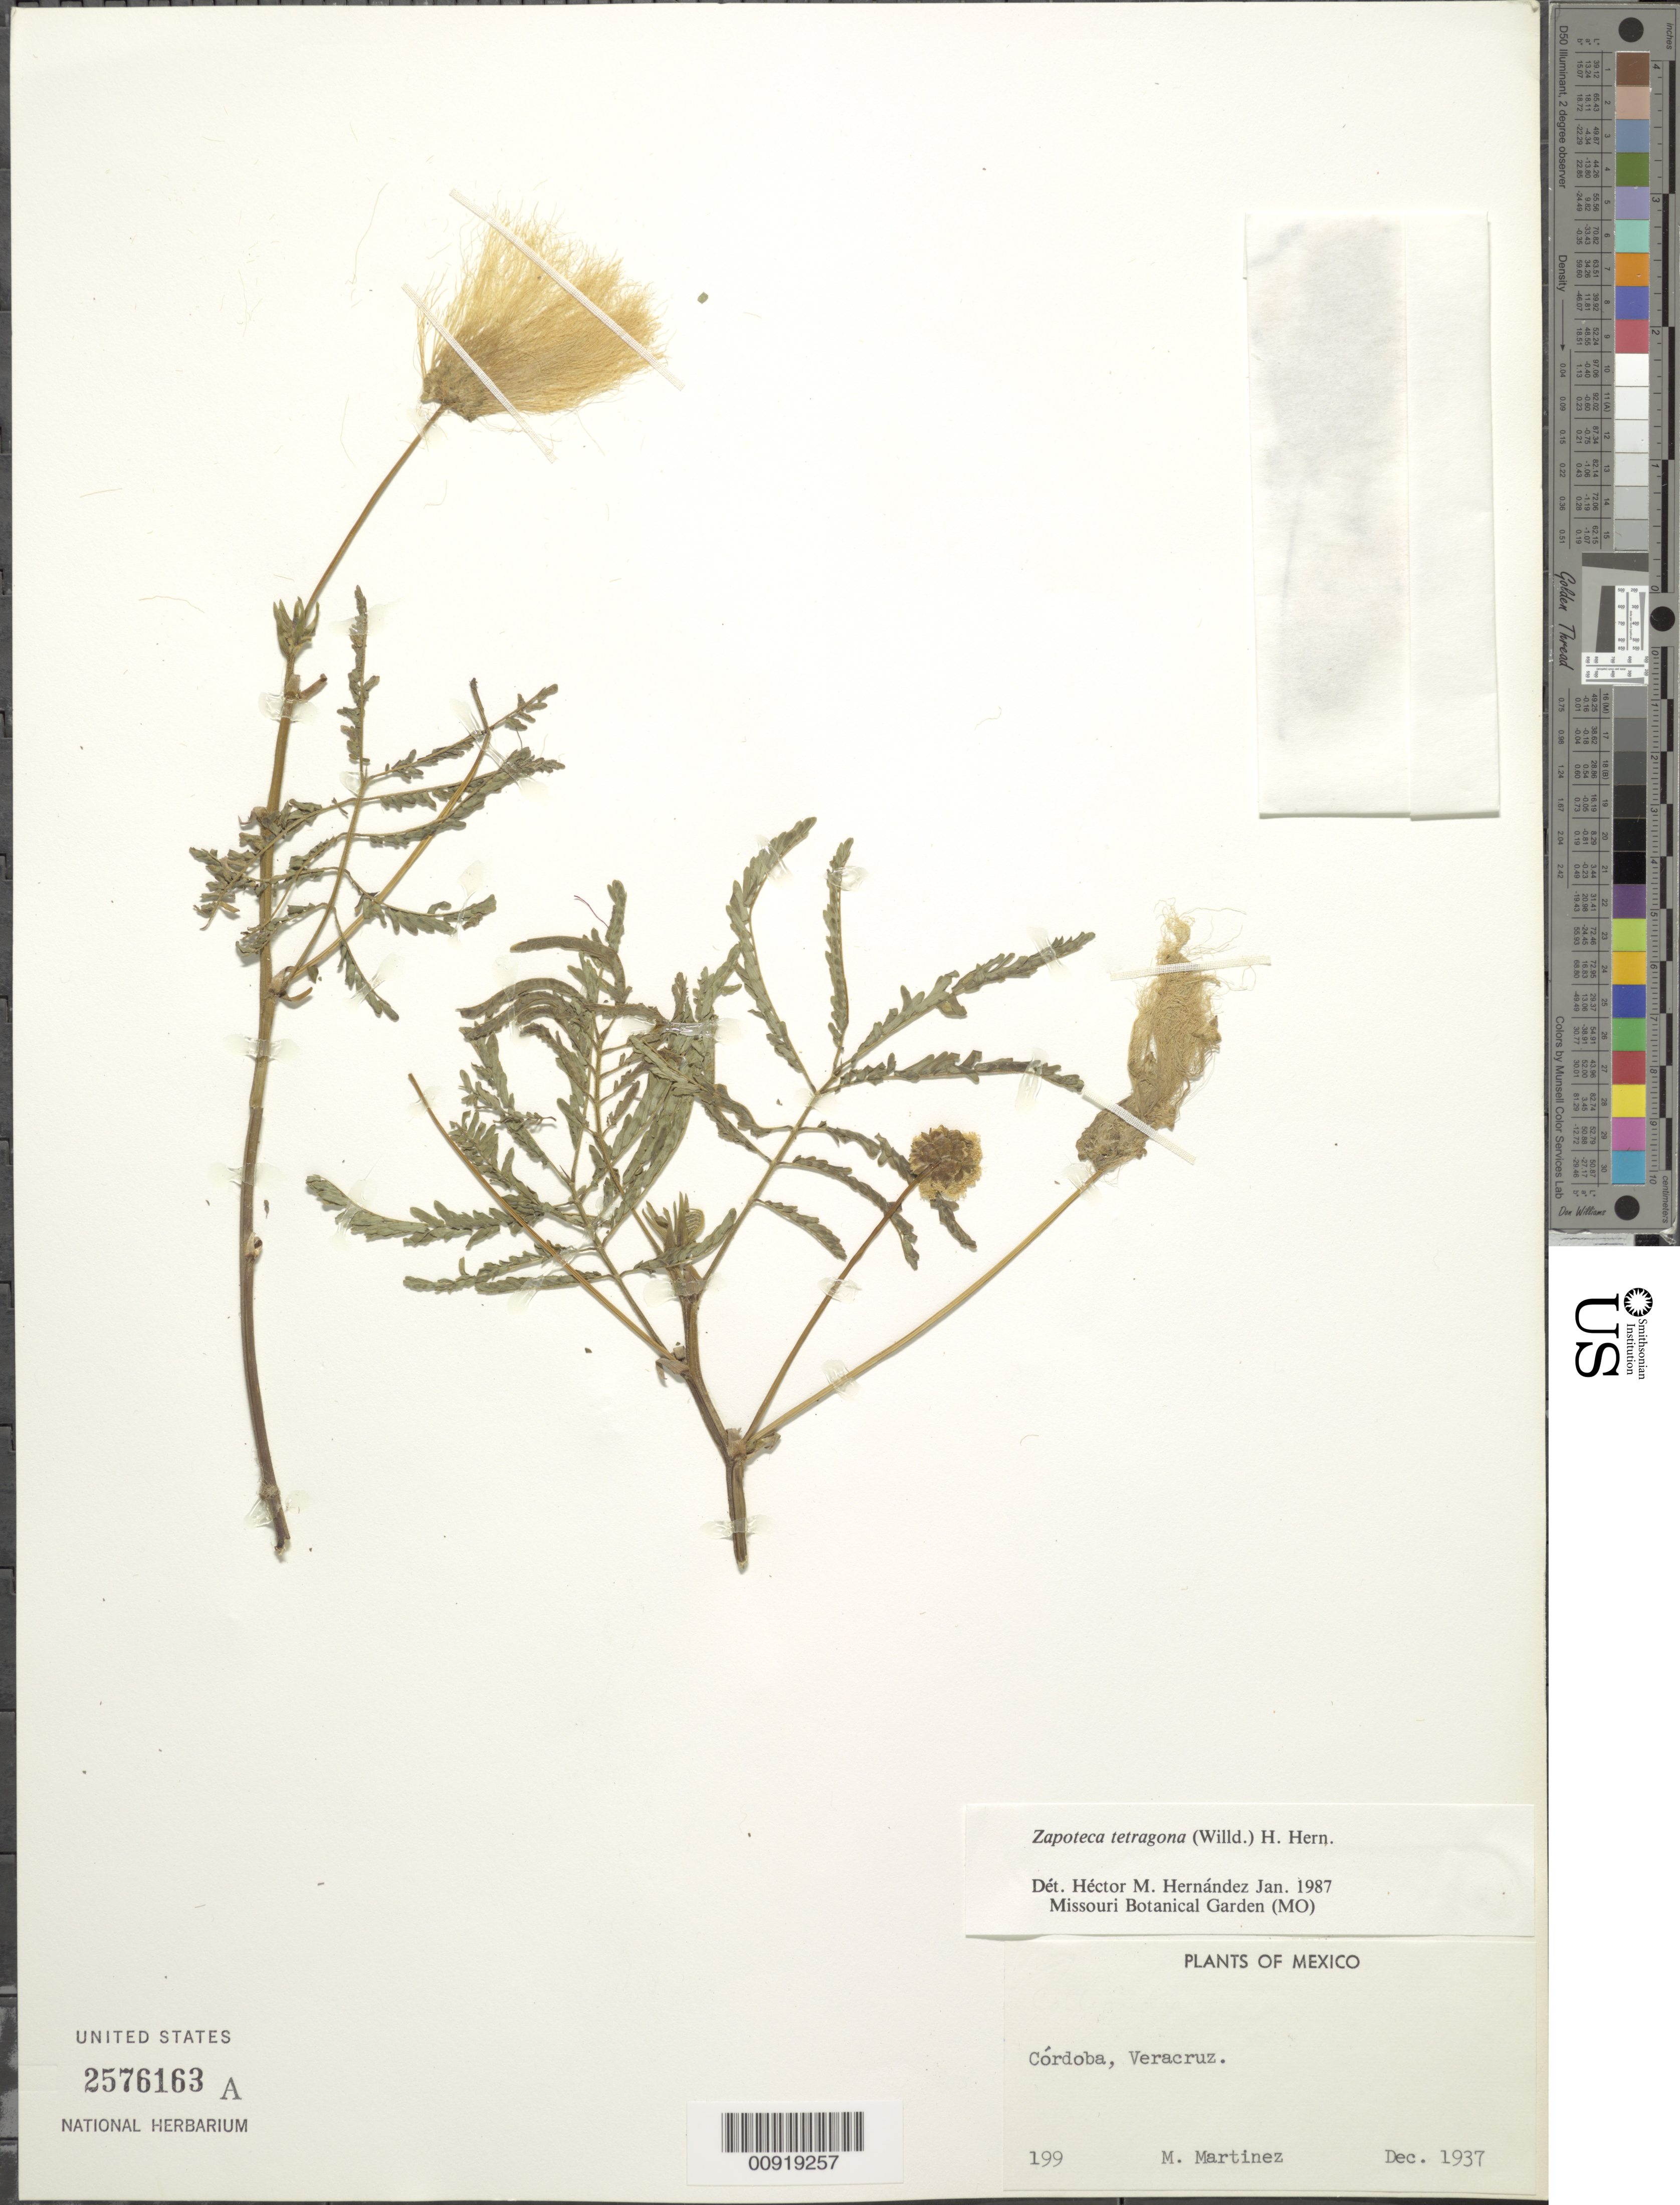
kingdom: Plantae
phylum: Tracheophyta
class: Magnoliopsida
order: Fabales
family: Fabaceae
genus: Zapoteca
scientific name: Zapoteca tetragona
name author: (Willd.) H.M. Hern.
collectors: M. Martinez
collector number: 199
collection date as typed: Dec 1937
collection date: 1937-12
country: Mexico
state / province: Veracruz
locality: Cordoba, Veracruz.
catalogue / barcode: US 2576163A